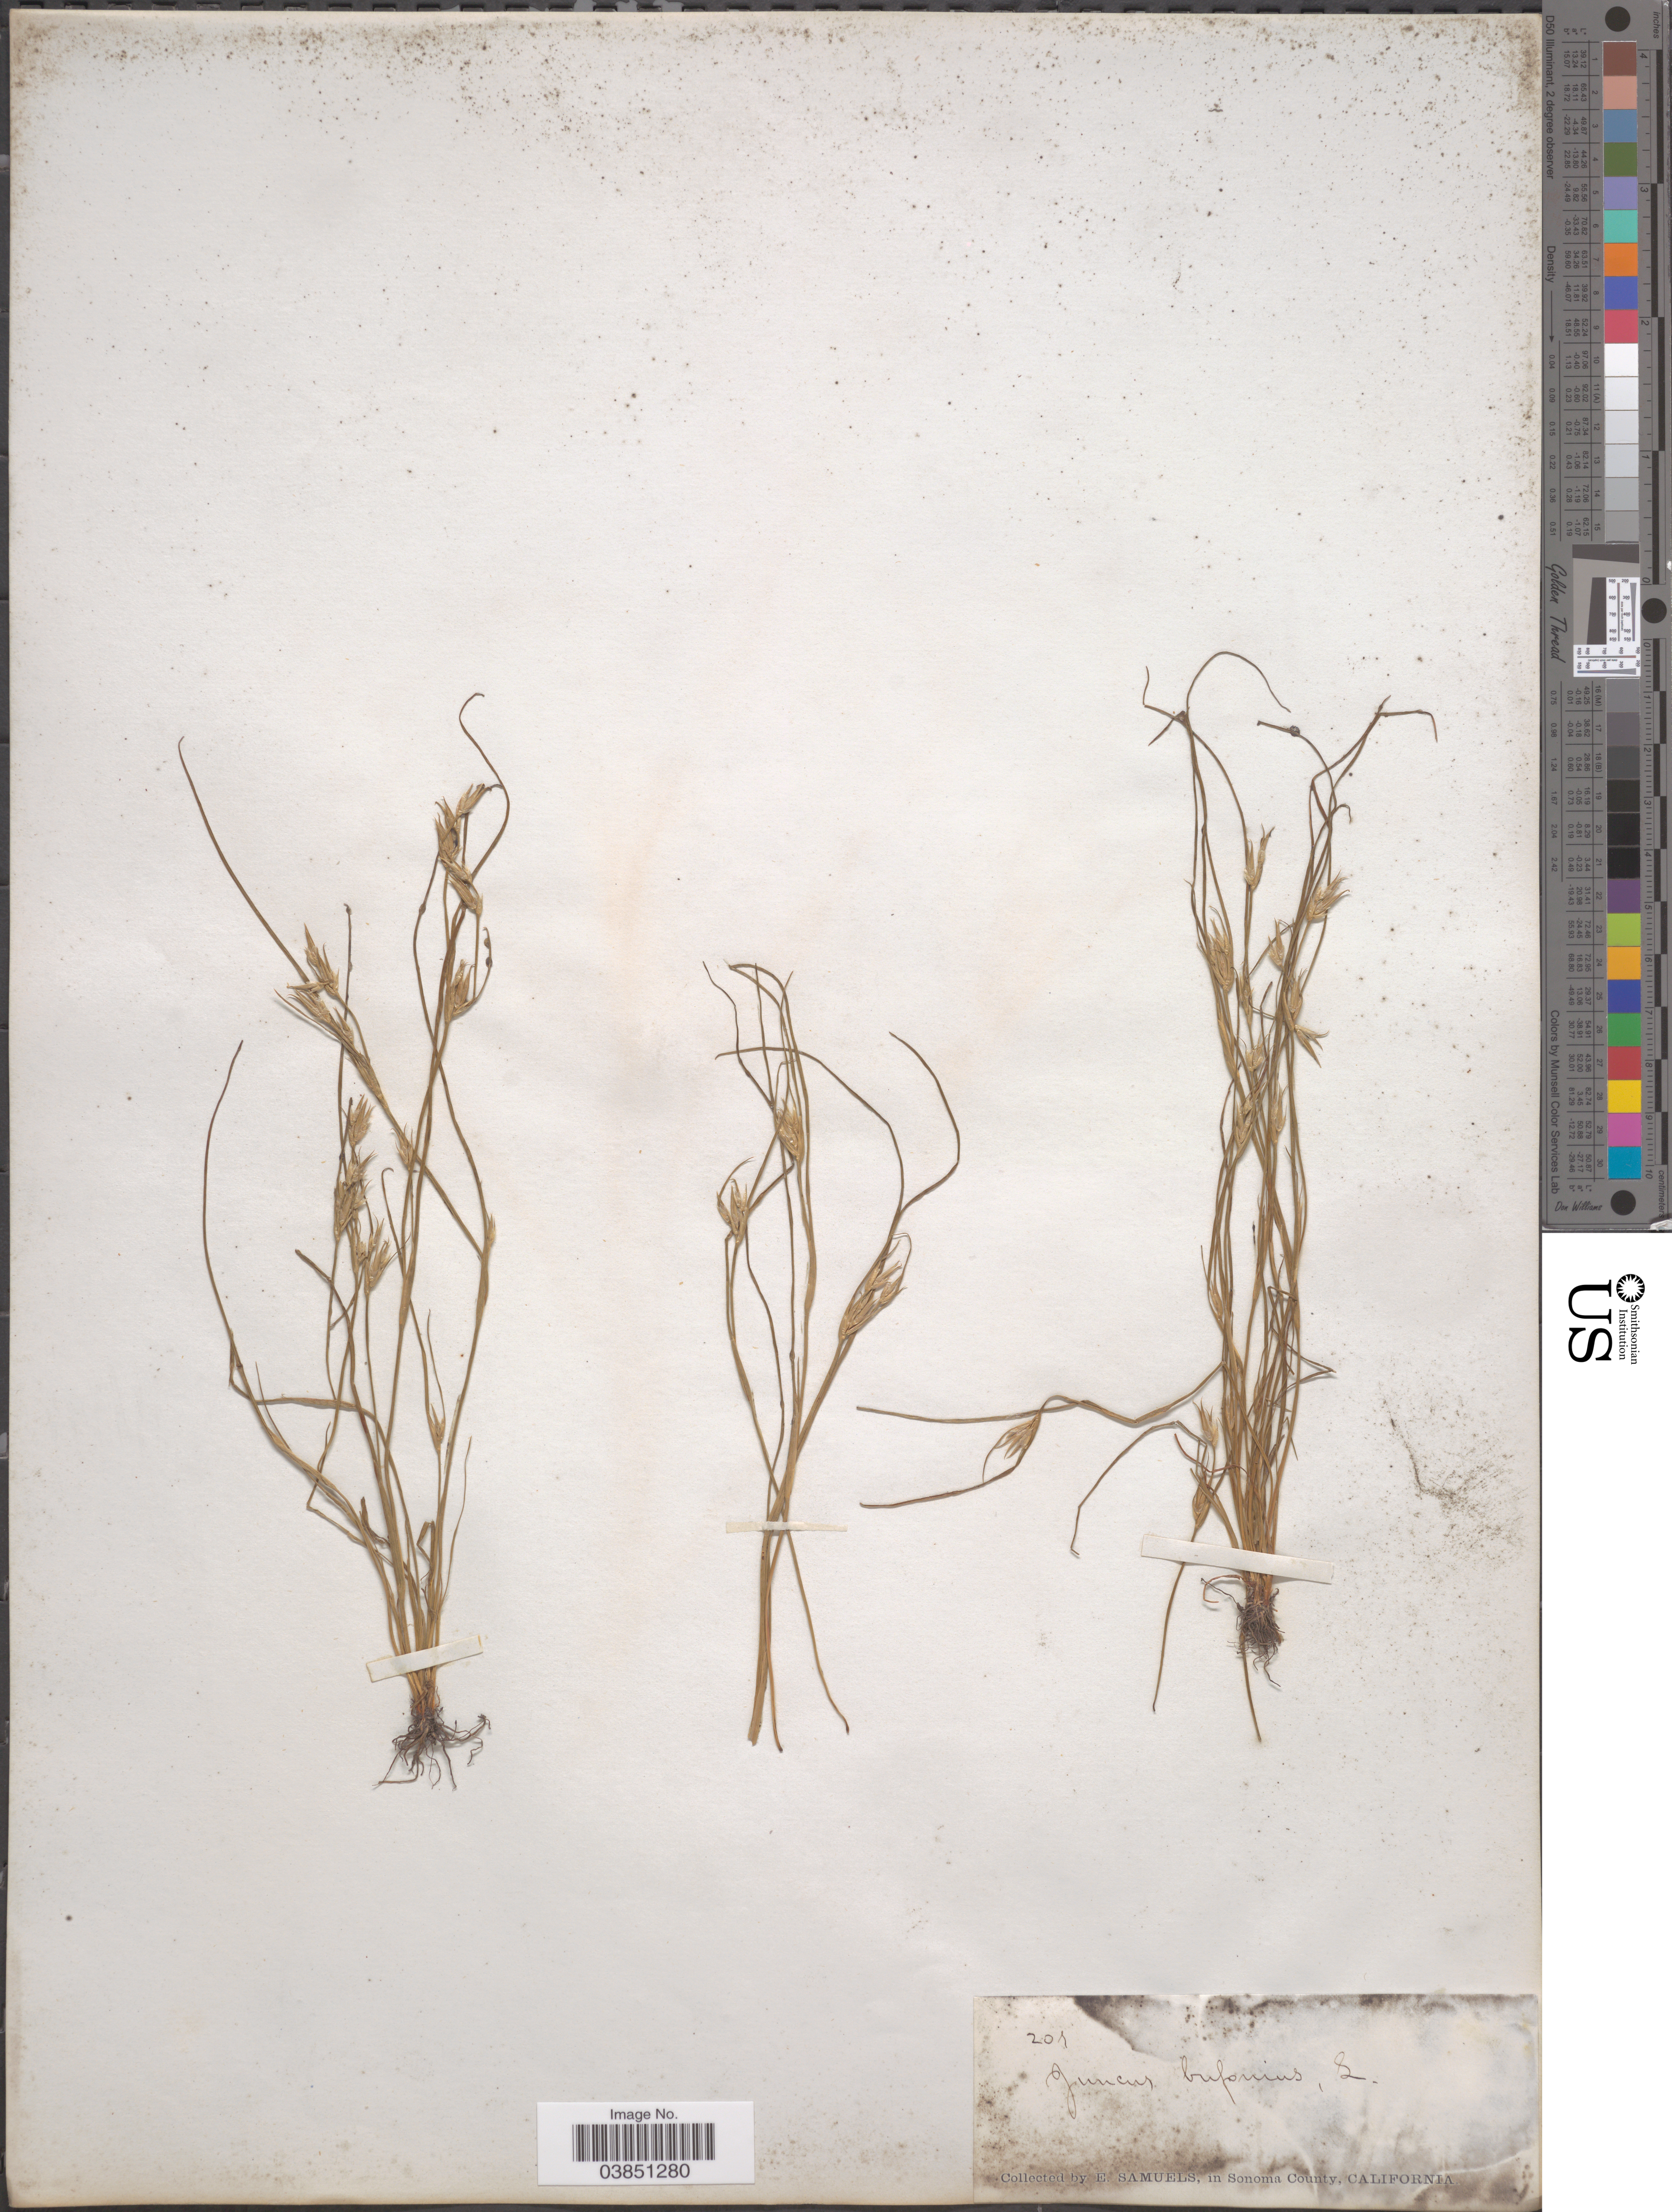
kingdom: Plantae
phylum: Tracheophyta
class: Liliopsida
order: Poales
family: Juncaceae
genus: Juncus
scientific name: Juncus bufonius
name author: L.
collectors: E. Samuels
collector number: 201*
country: United States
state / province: California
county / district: Sonoma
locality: Sonoma County.